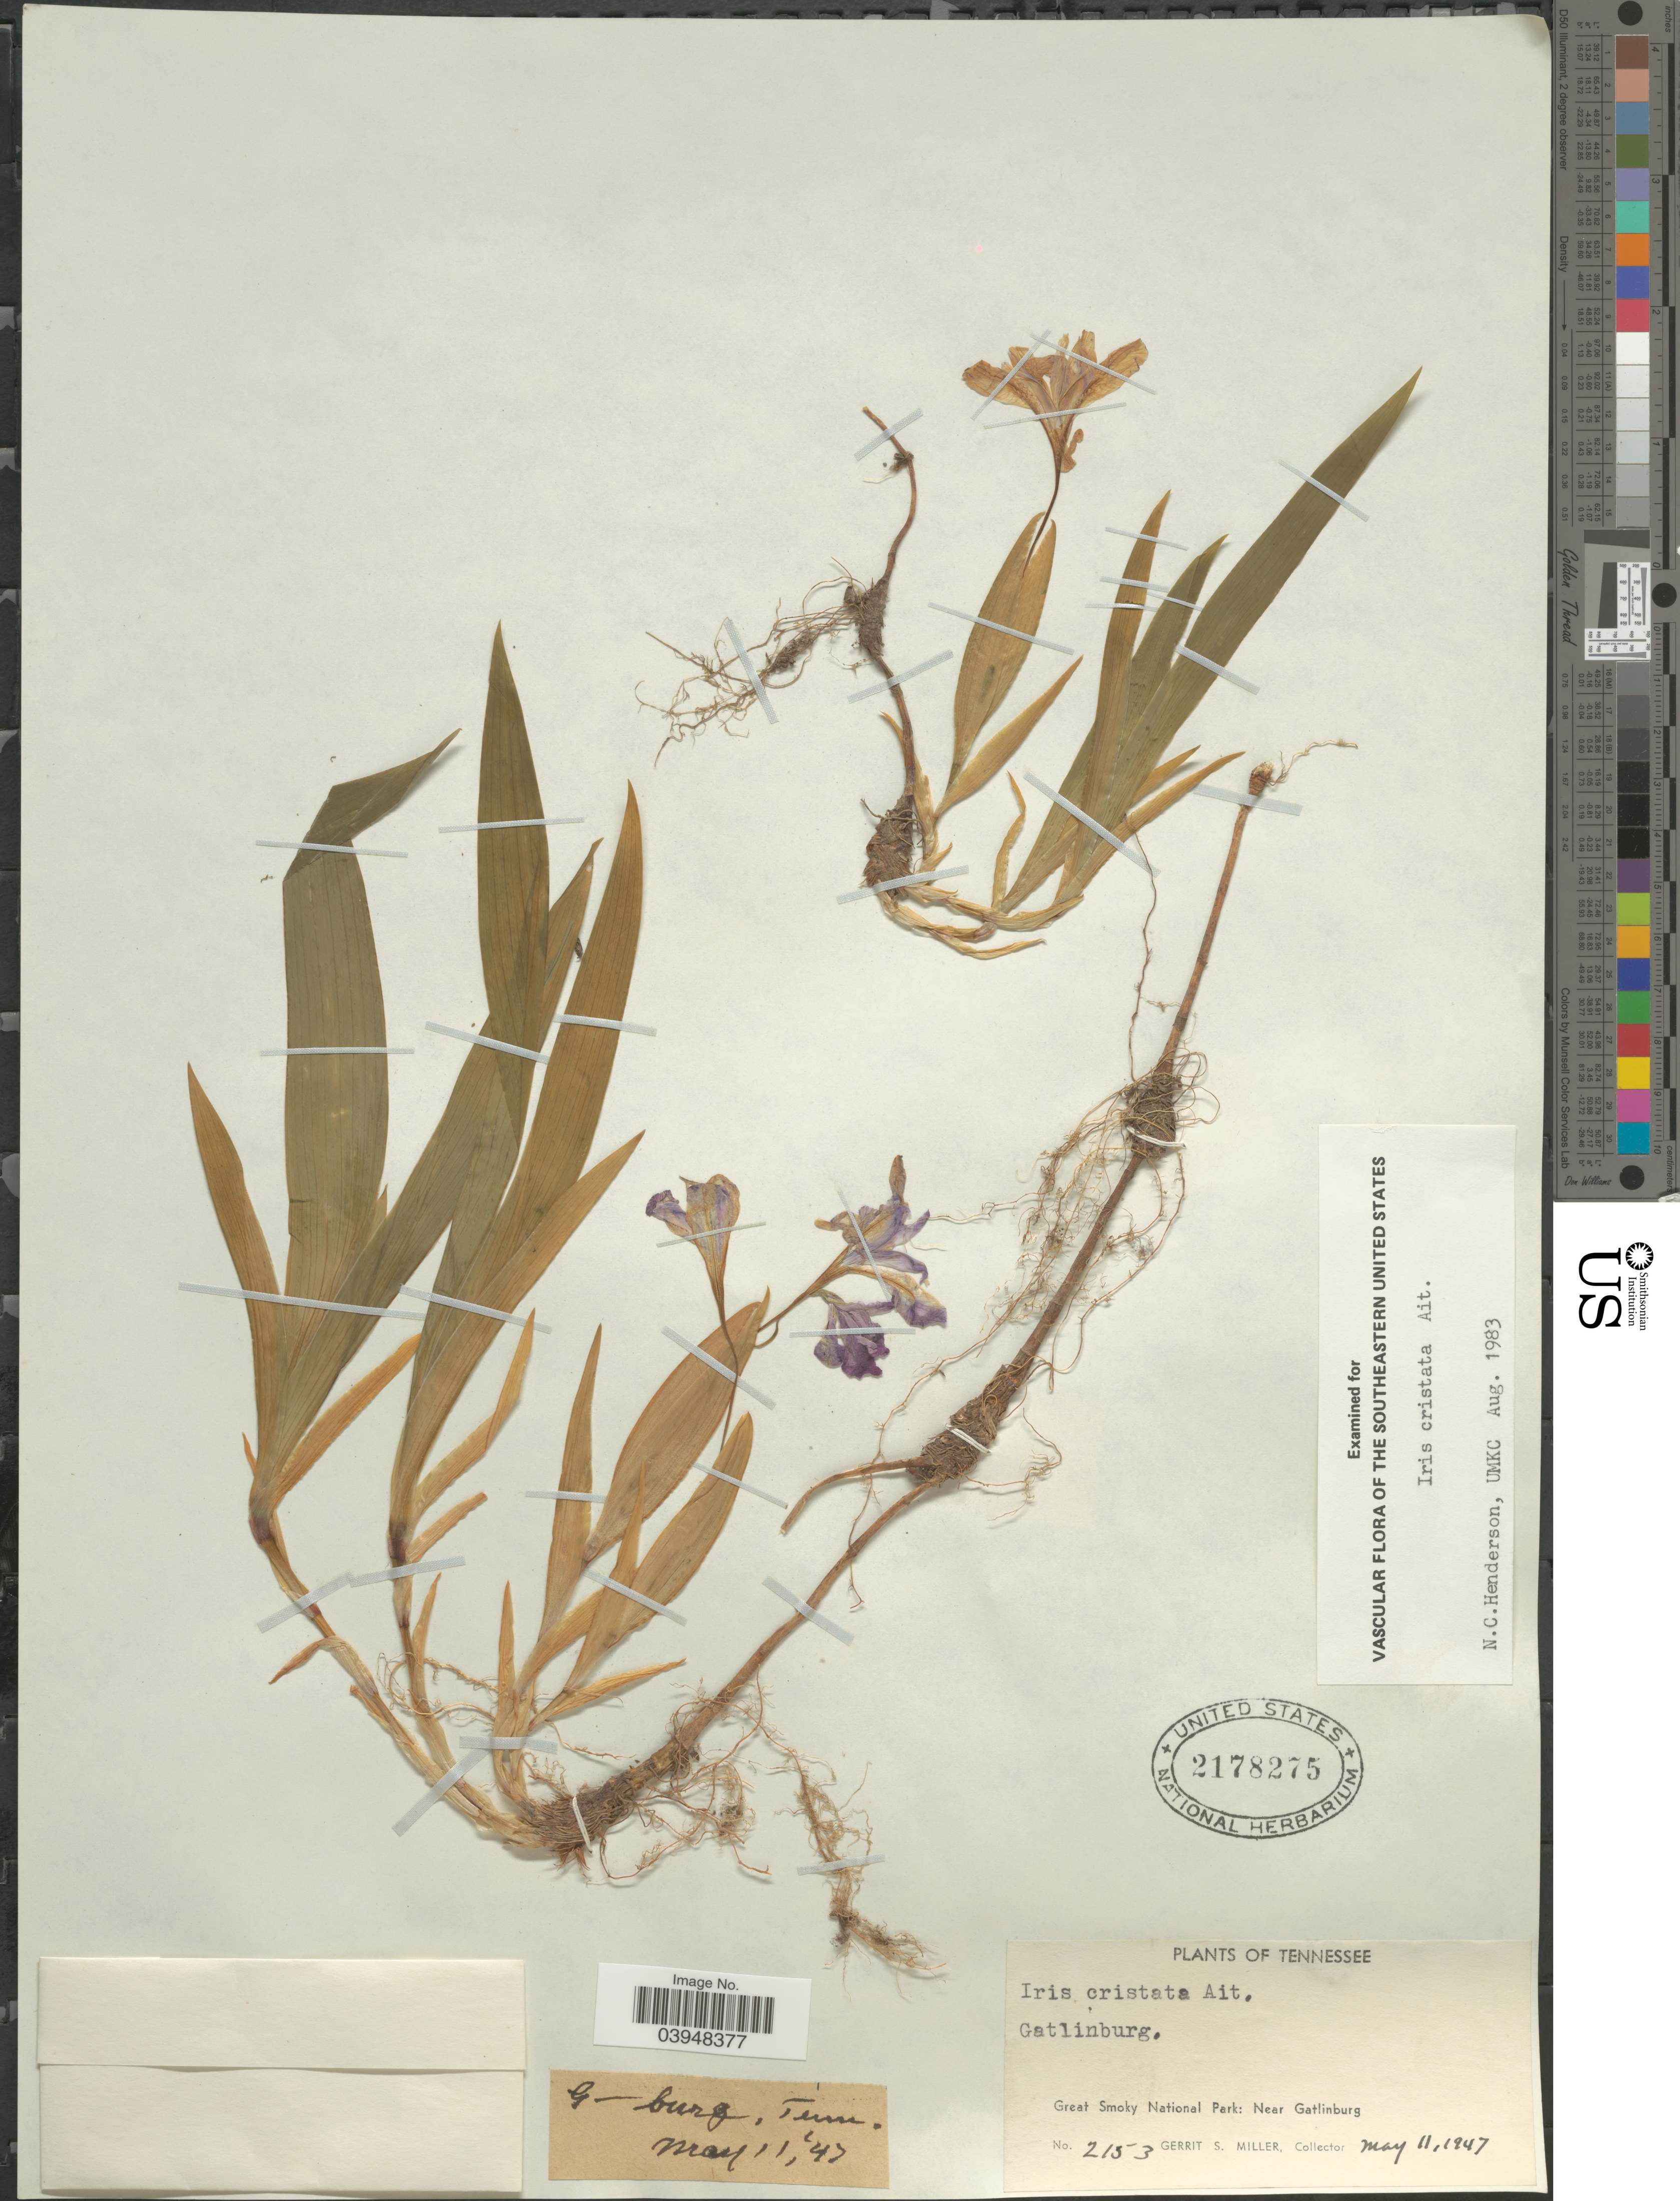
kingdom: Plantae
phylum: Tracheophyta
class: Liliopsida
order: Asparagales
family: Iridaceae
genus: Iris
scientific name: Iris cristata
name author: Aiton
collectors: G. S. Miller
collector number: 2153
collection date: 1947-05-11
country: United States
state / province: Tennessee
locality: Gatlinburg. Great Smoky National Park: Near Gatlinburg.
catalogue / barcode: US 2178275